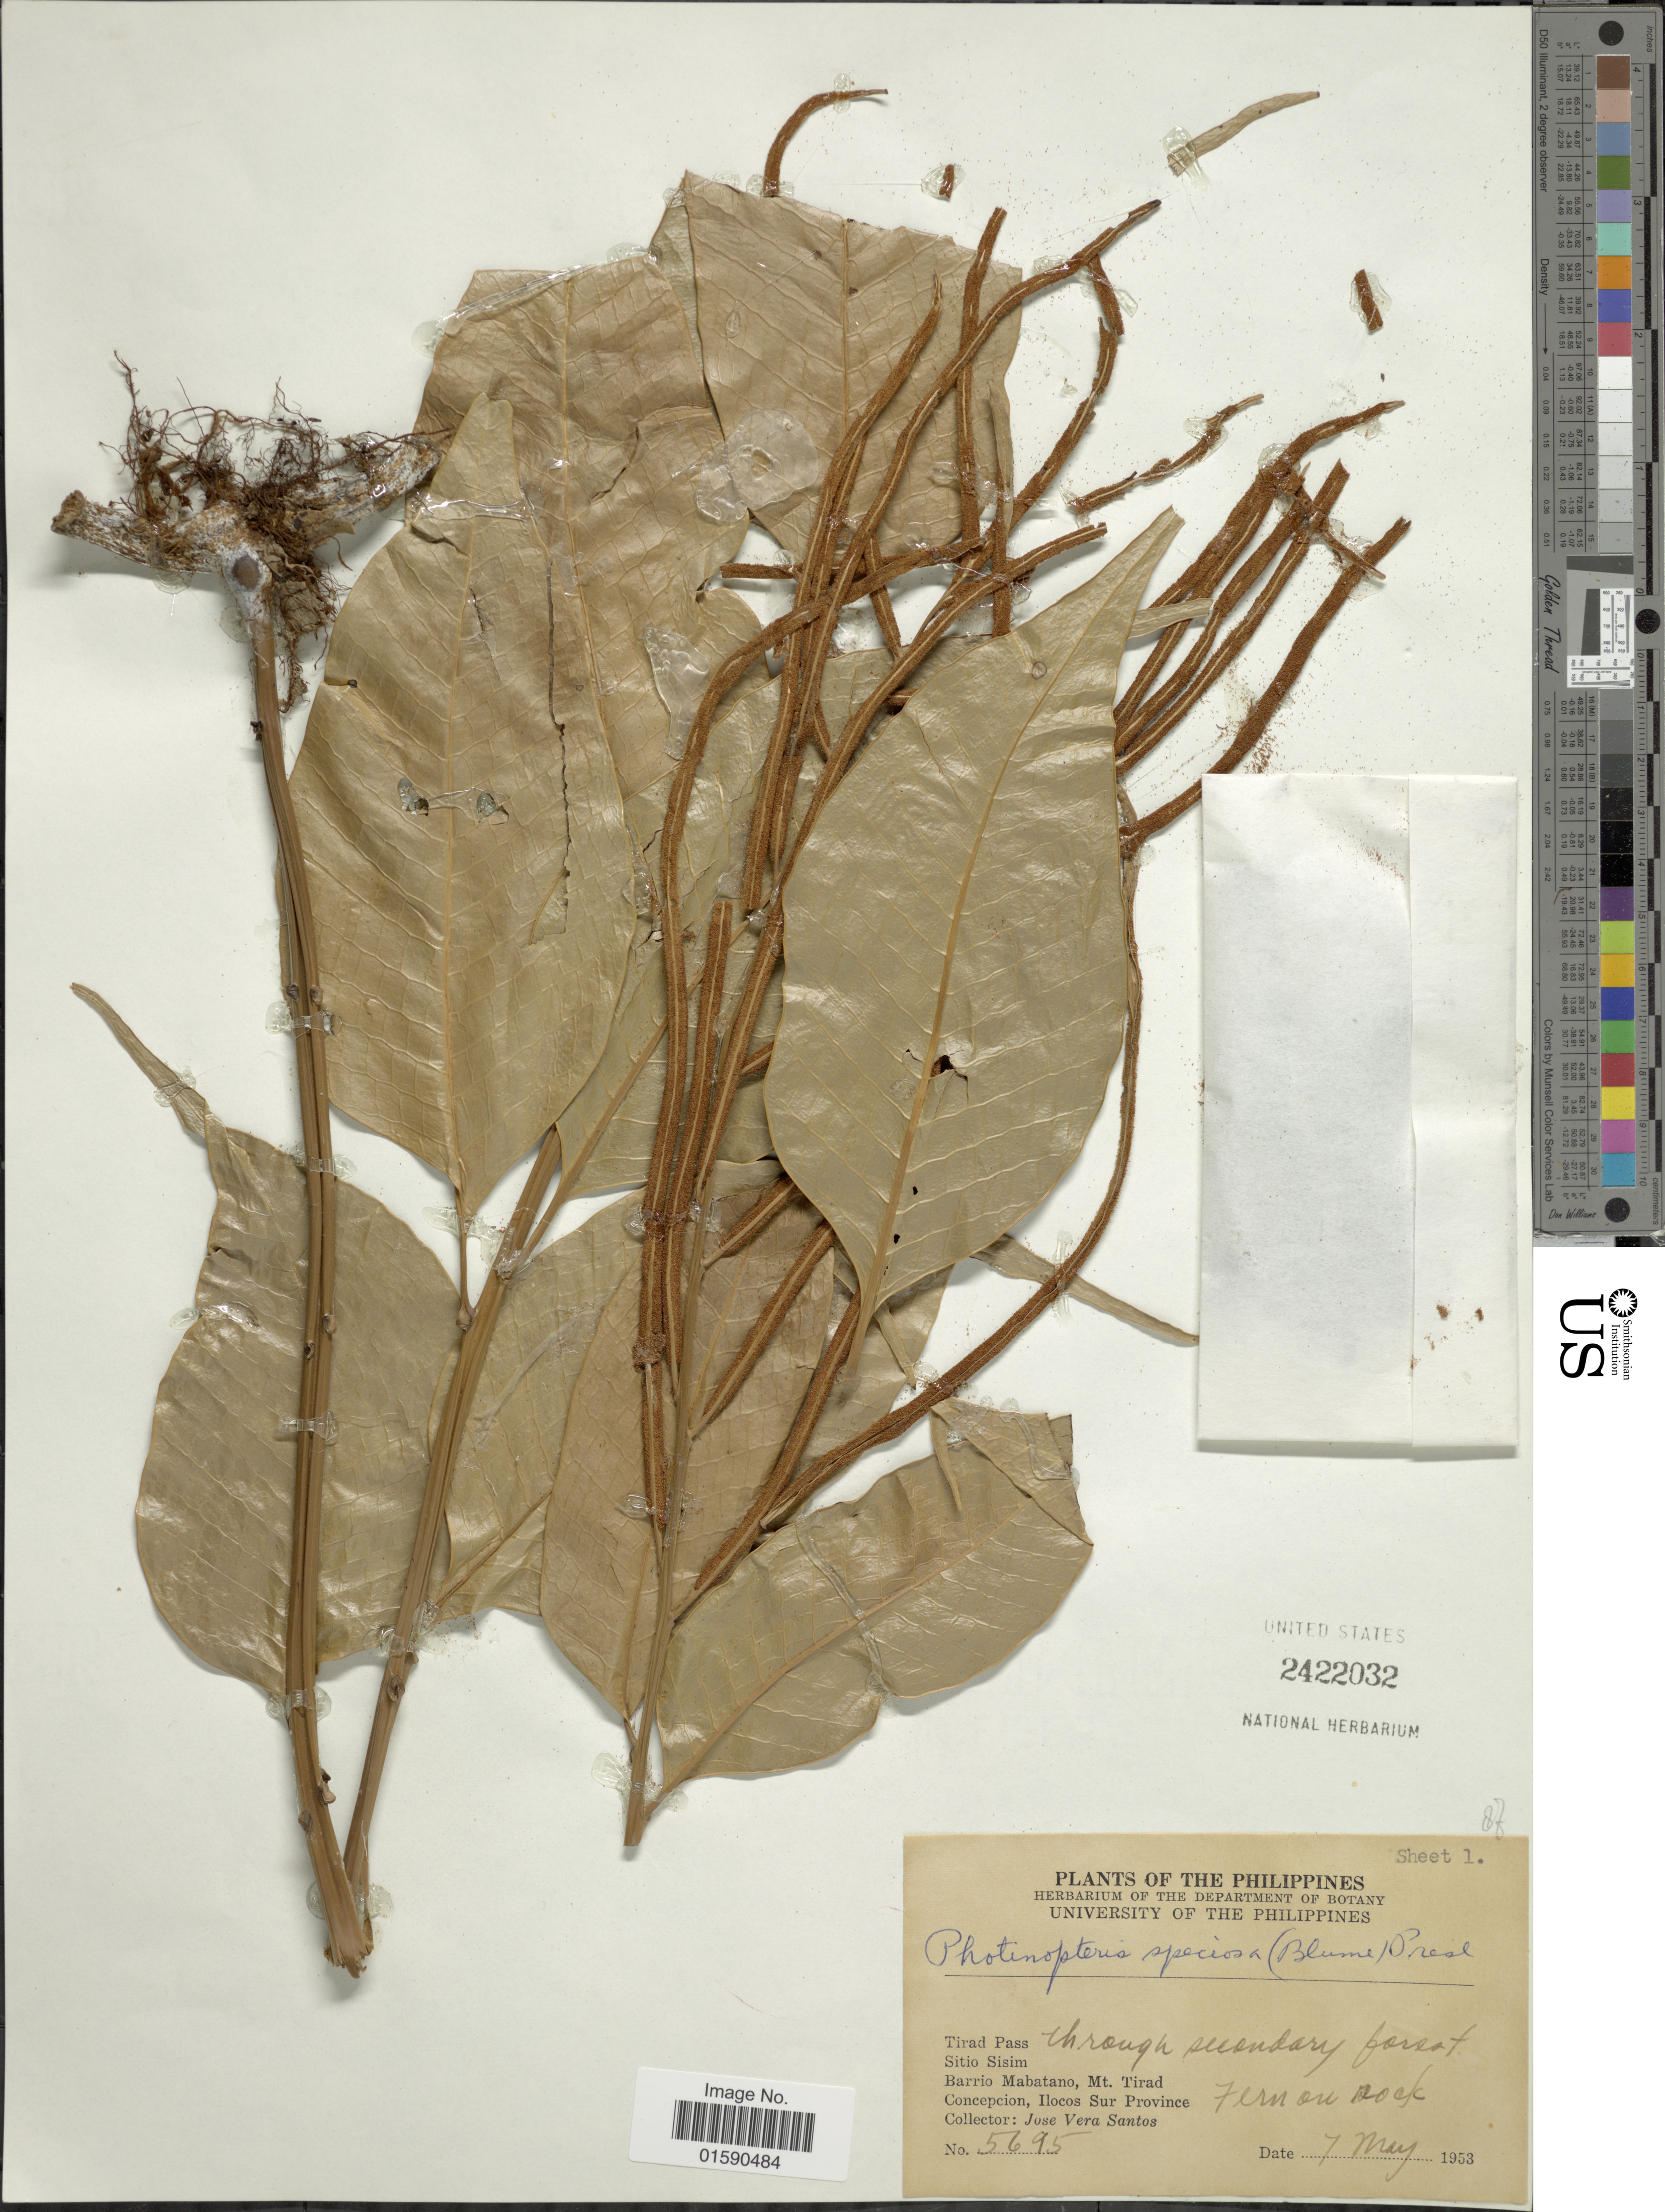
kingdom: Plantae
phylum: Tracheophyta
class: Polypodiopsida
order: Polypodiales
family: Polypodiaceae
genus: Aglaomorpha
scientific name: Aglaomorpha speciosa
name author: (Blume) M.C. Roos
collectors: J. V. Santos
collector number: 5695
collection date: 1953-05-07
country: Philippines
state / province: Ilocos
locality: Tirad pass, Sitio Sisim, Barrio Mabatano, Mt. Tirad. Concepcion, Ilocos Sur Province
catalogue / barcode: US 2422032